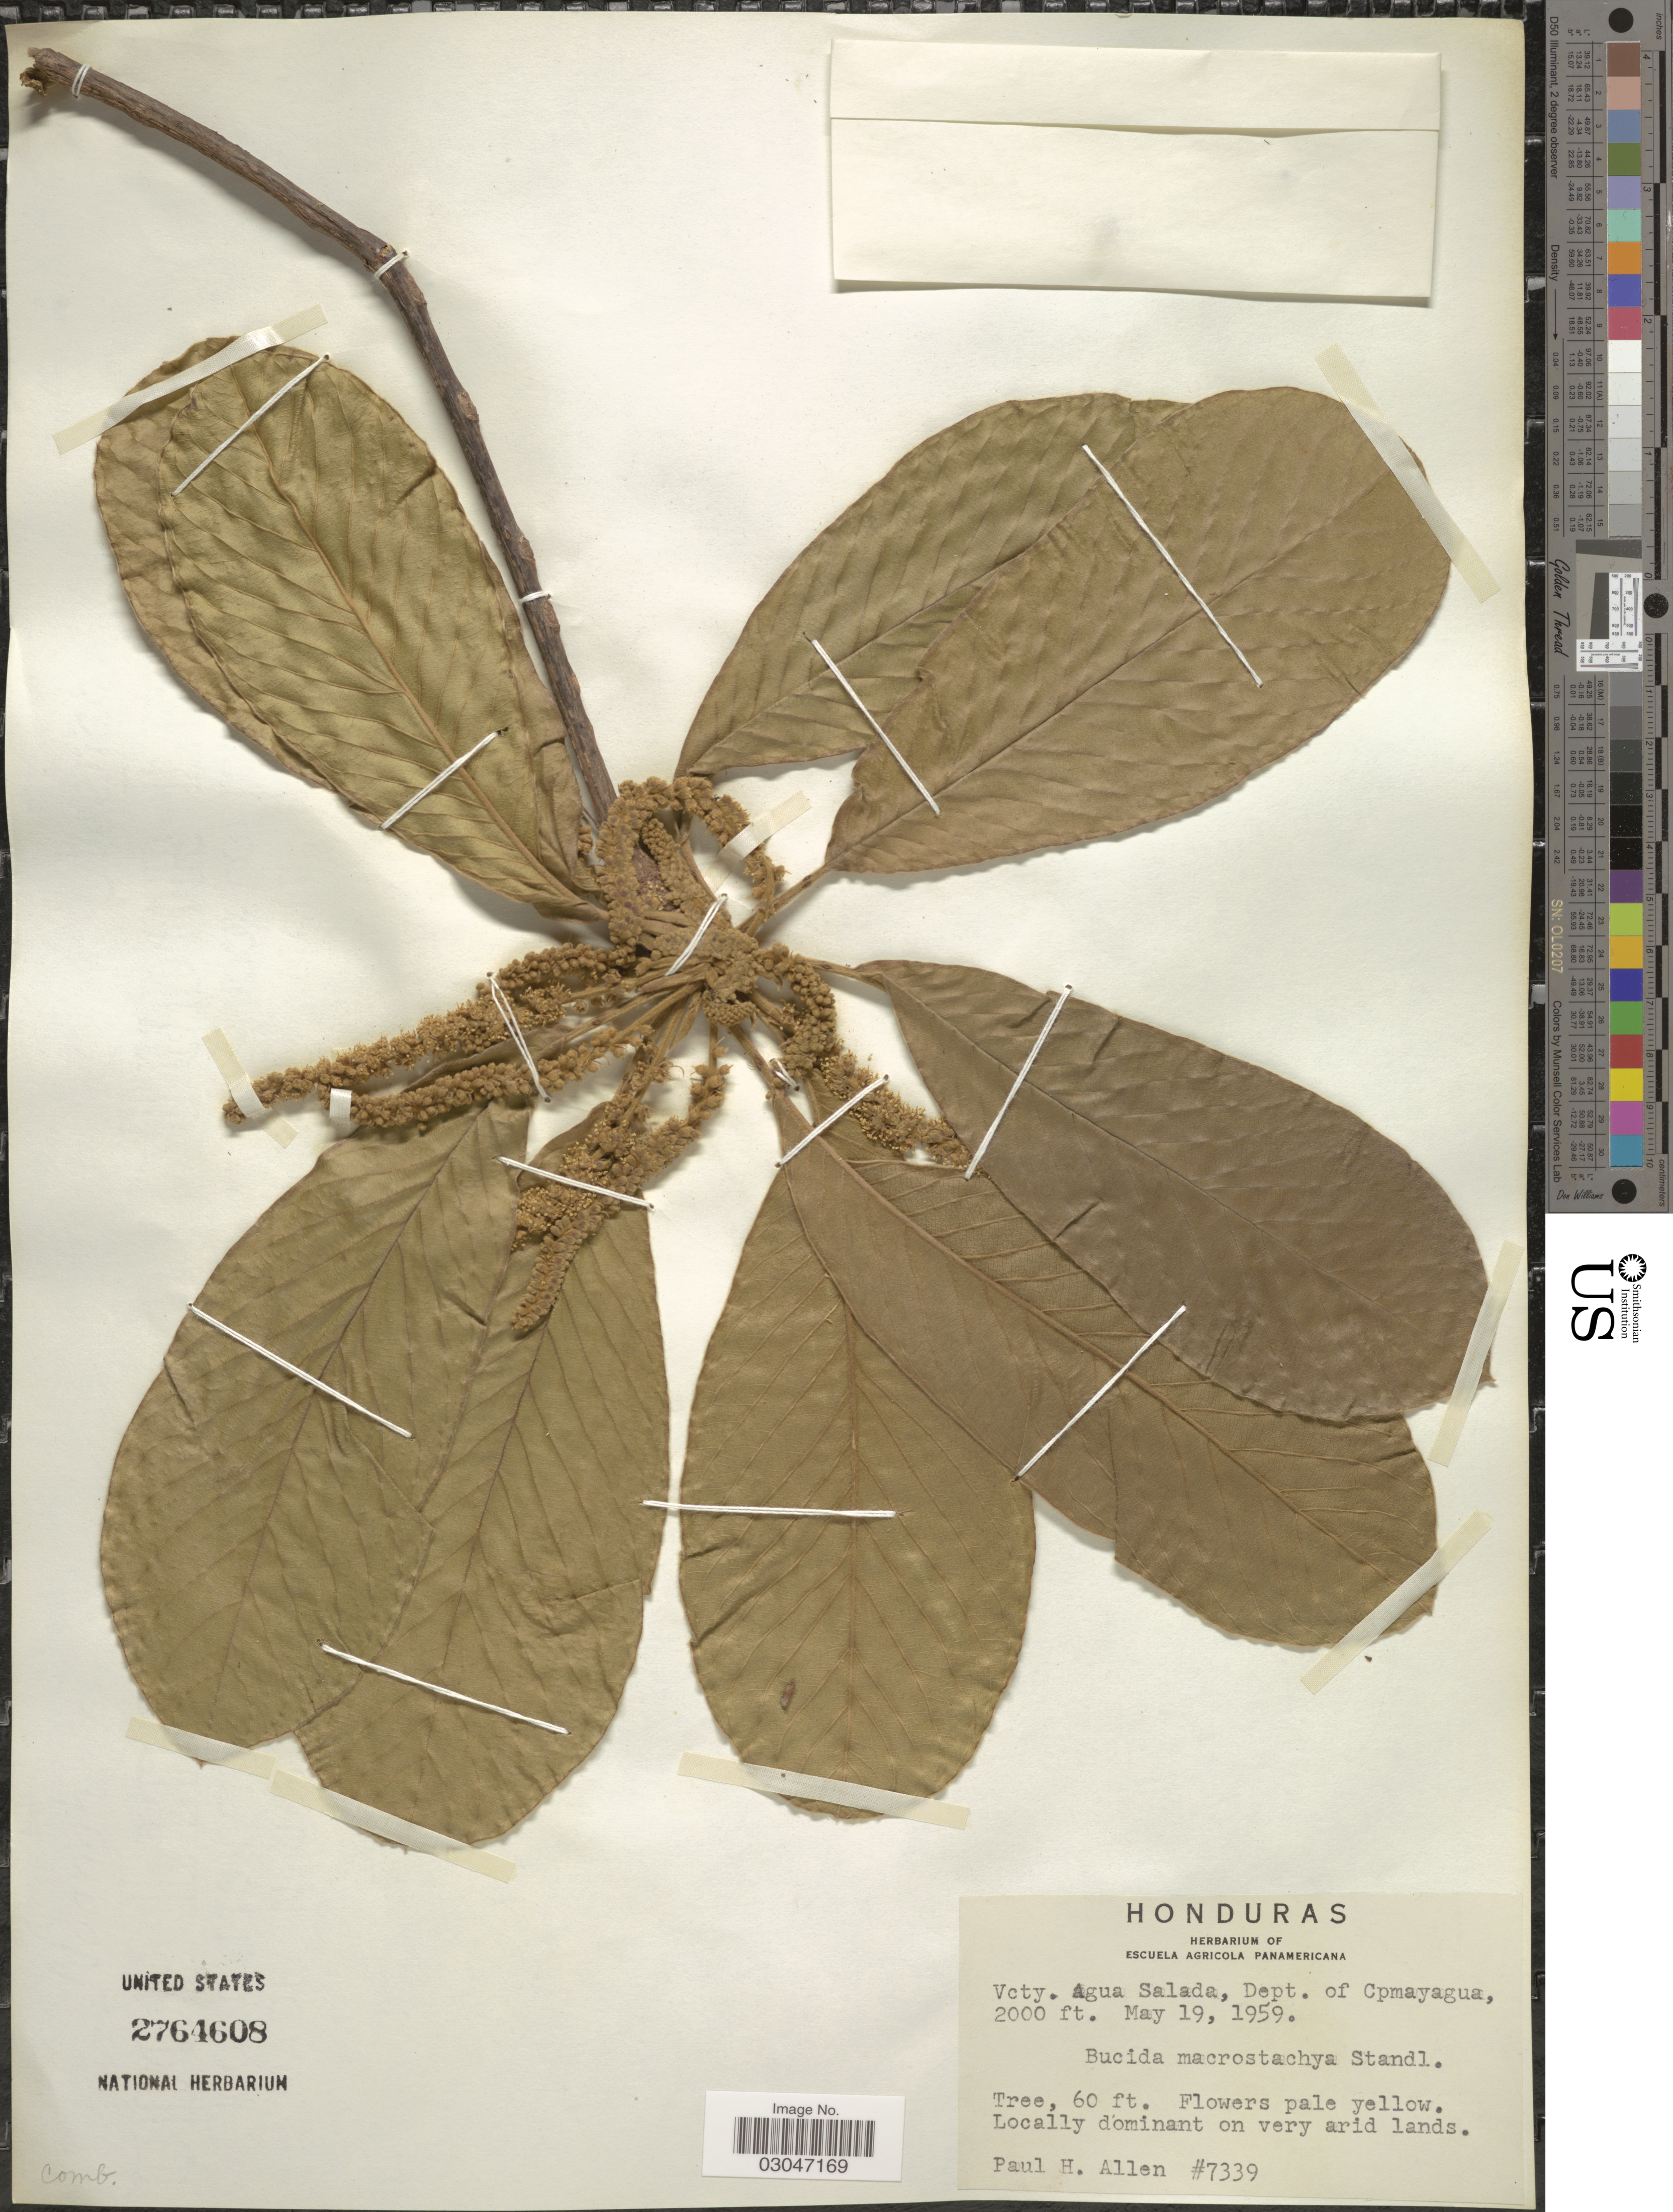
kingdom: Plantae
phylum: Tracheophyta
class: Magnoliopsida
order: Myrtales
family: Combretaceae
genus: Terminalia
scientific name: Terminalia macrostachya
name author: (Standl.) Alwan & Stace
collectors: P. H. Allen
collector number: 7339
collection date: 1959-05-19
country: Honduras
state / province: Comayagua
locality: Vcty. Agua Salada, Dept. of Comayagua.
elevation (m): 610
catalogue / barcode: US 2764608